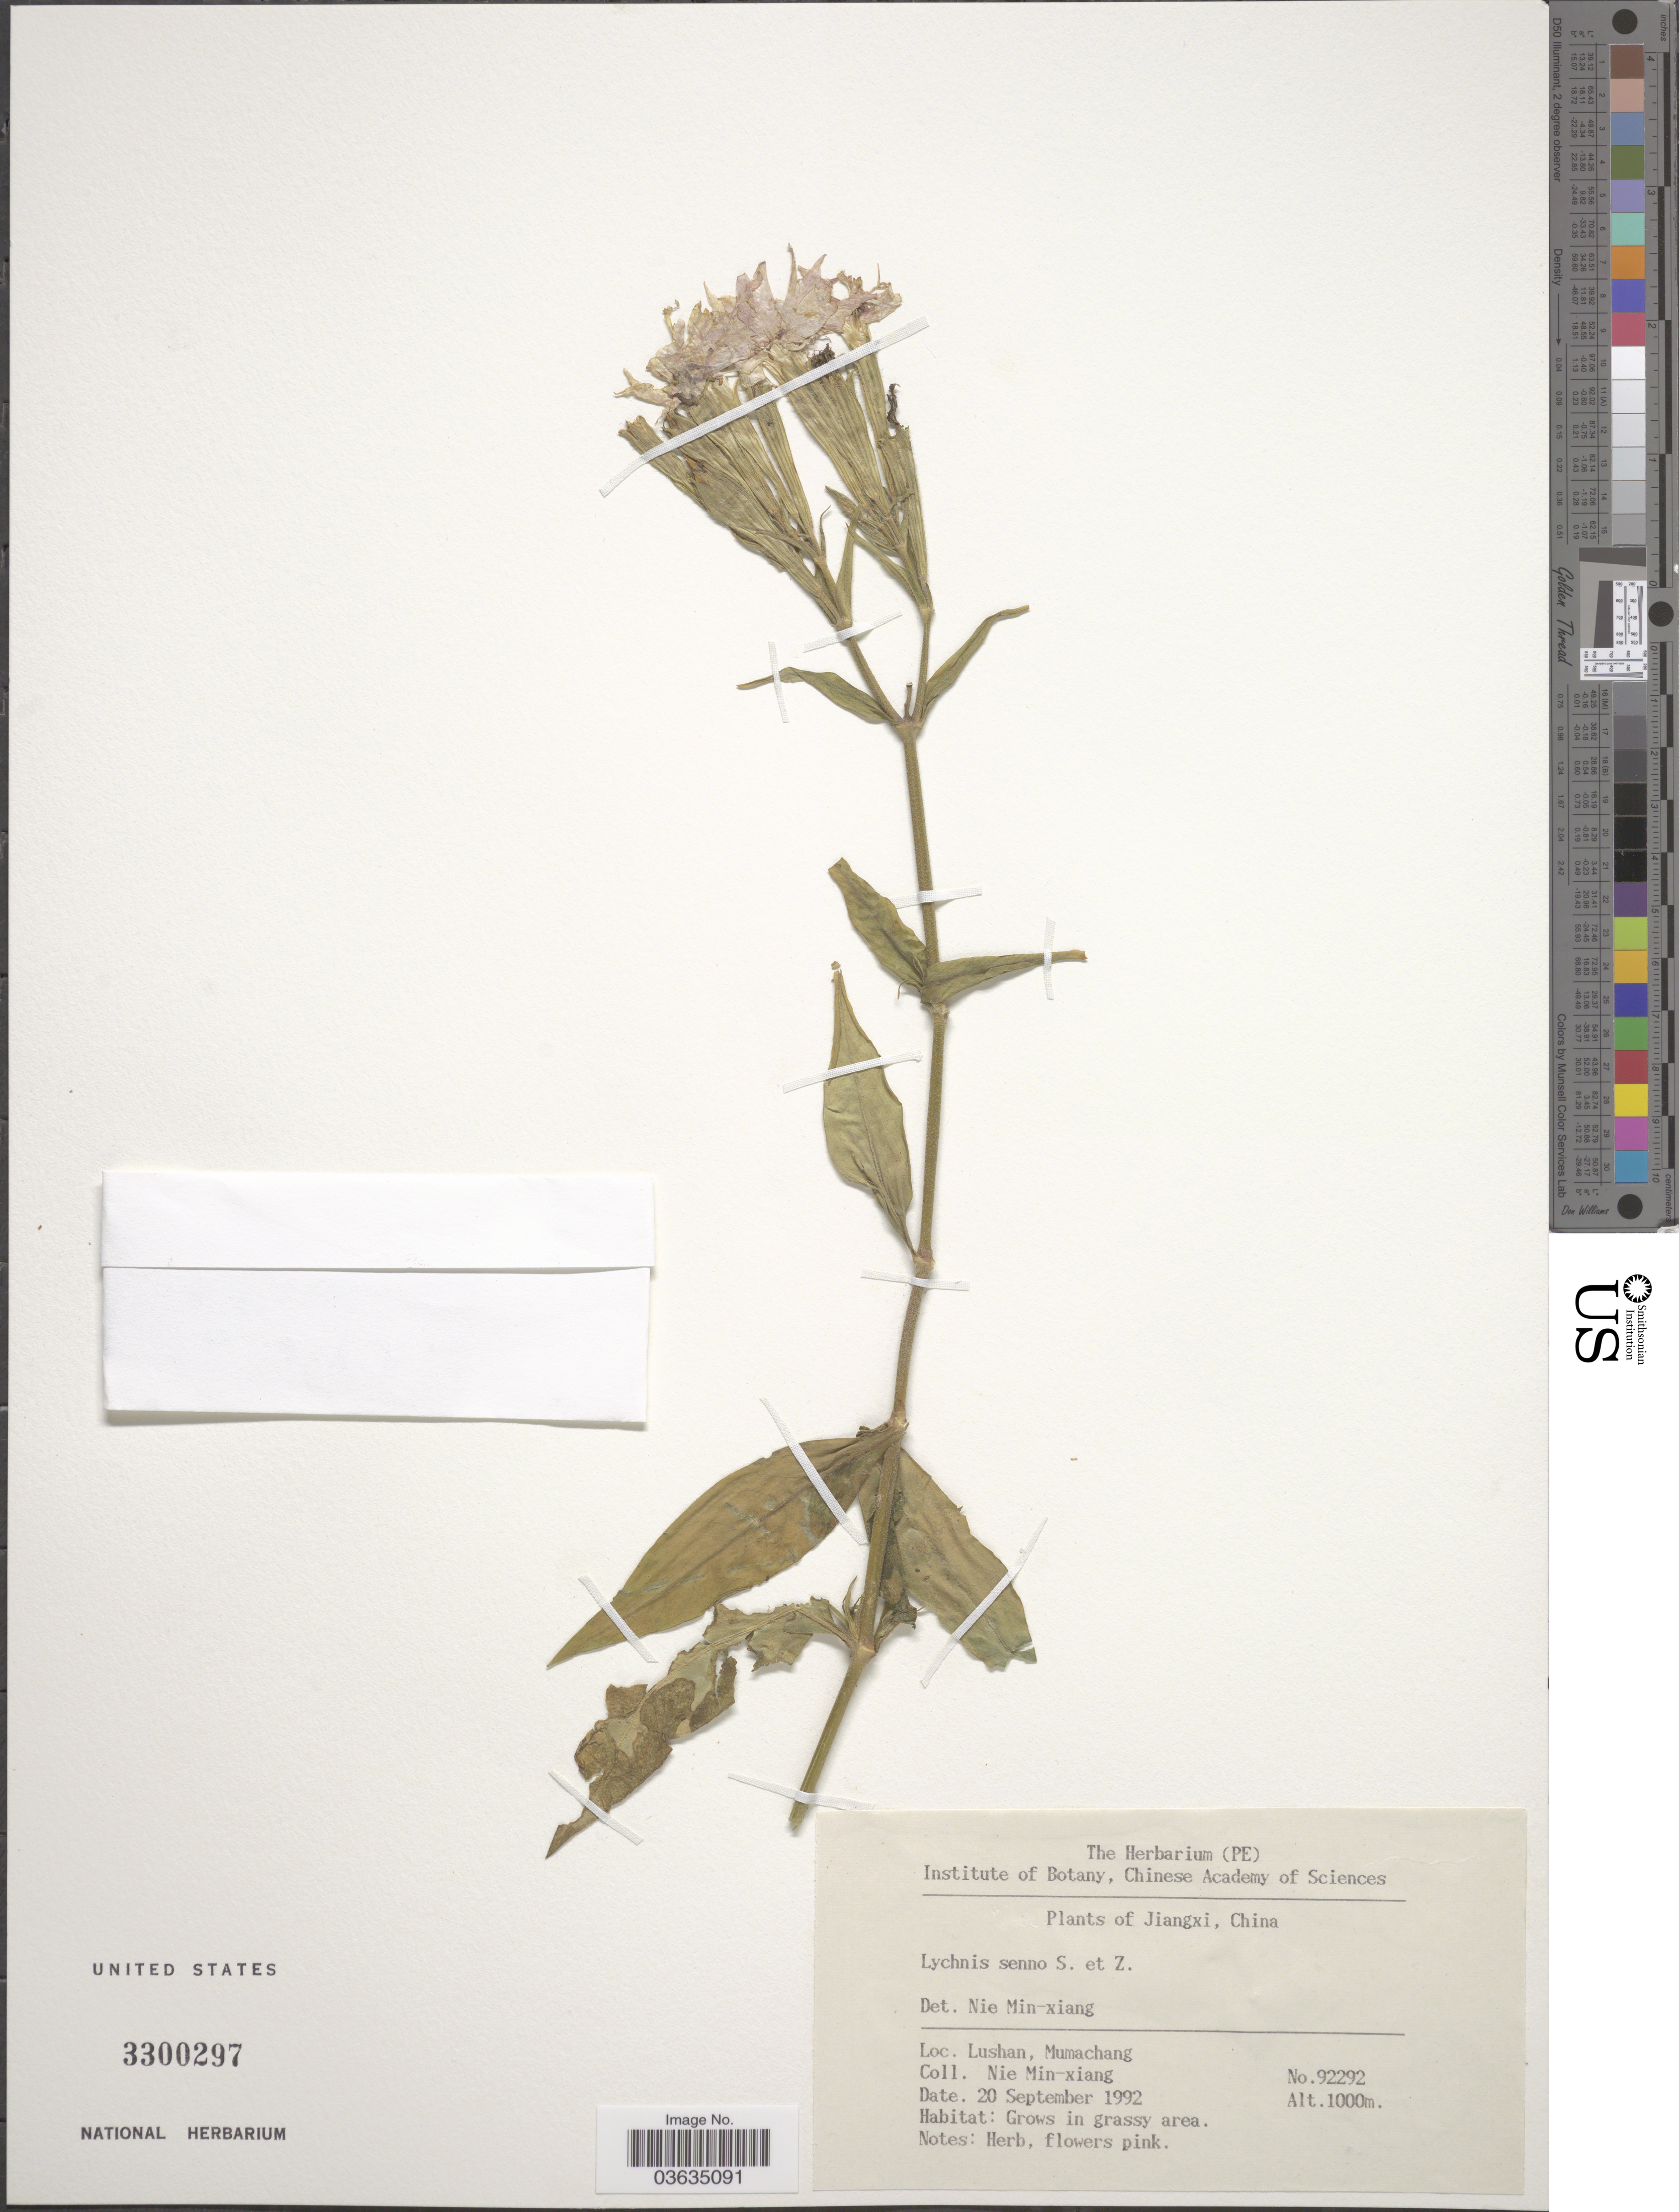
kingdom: Plantae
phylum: Tracheophyta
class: Magnoliopsida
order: Caryophyllales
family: Caryophyllaceae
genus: Silene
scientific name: Silene banksia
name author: (Meerb.) Mabb.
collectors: M. Nie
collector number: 92292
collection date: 1992-09-20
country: China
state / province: Jiangxi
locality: Lushan, Mumachang.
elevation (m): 1000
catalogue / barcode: US 3300297